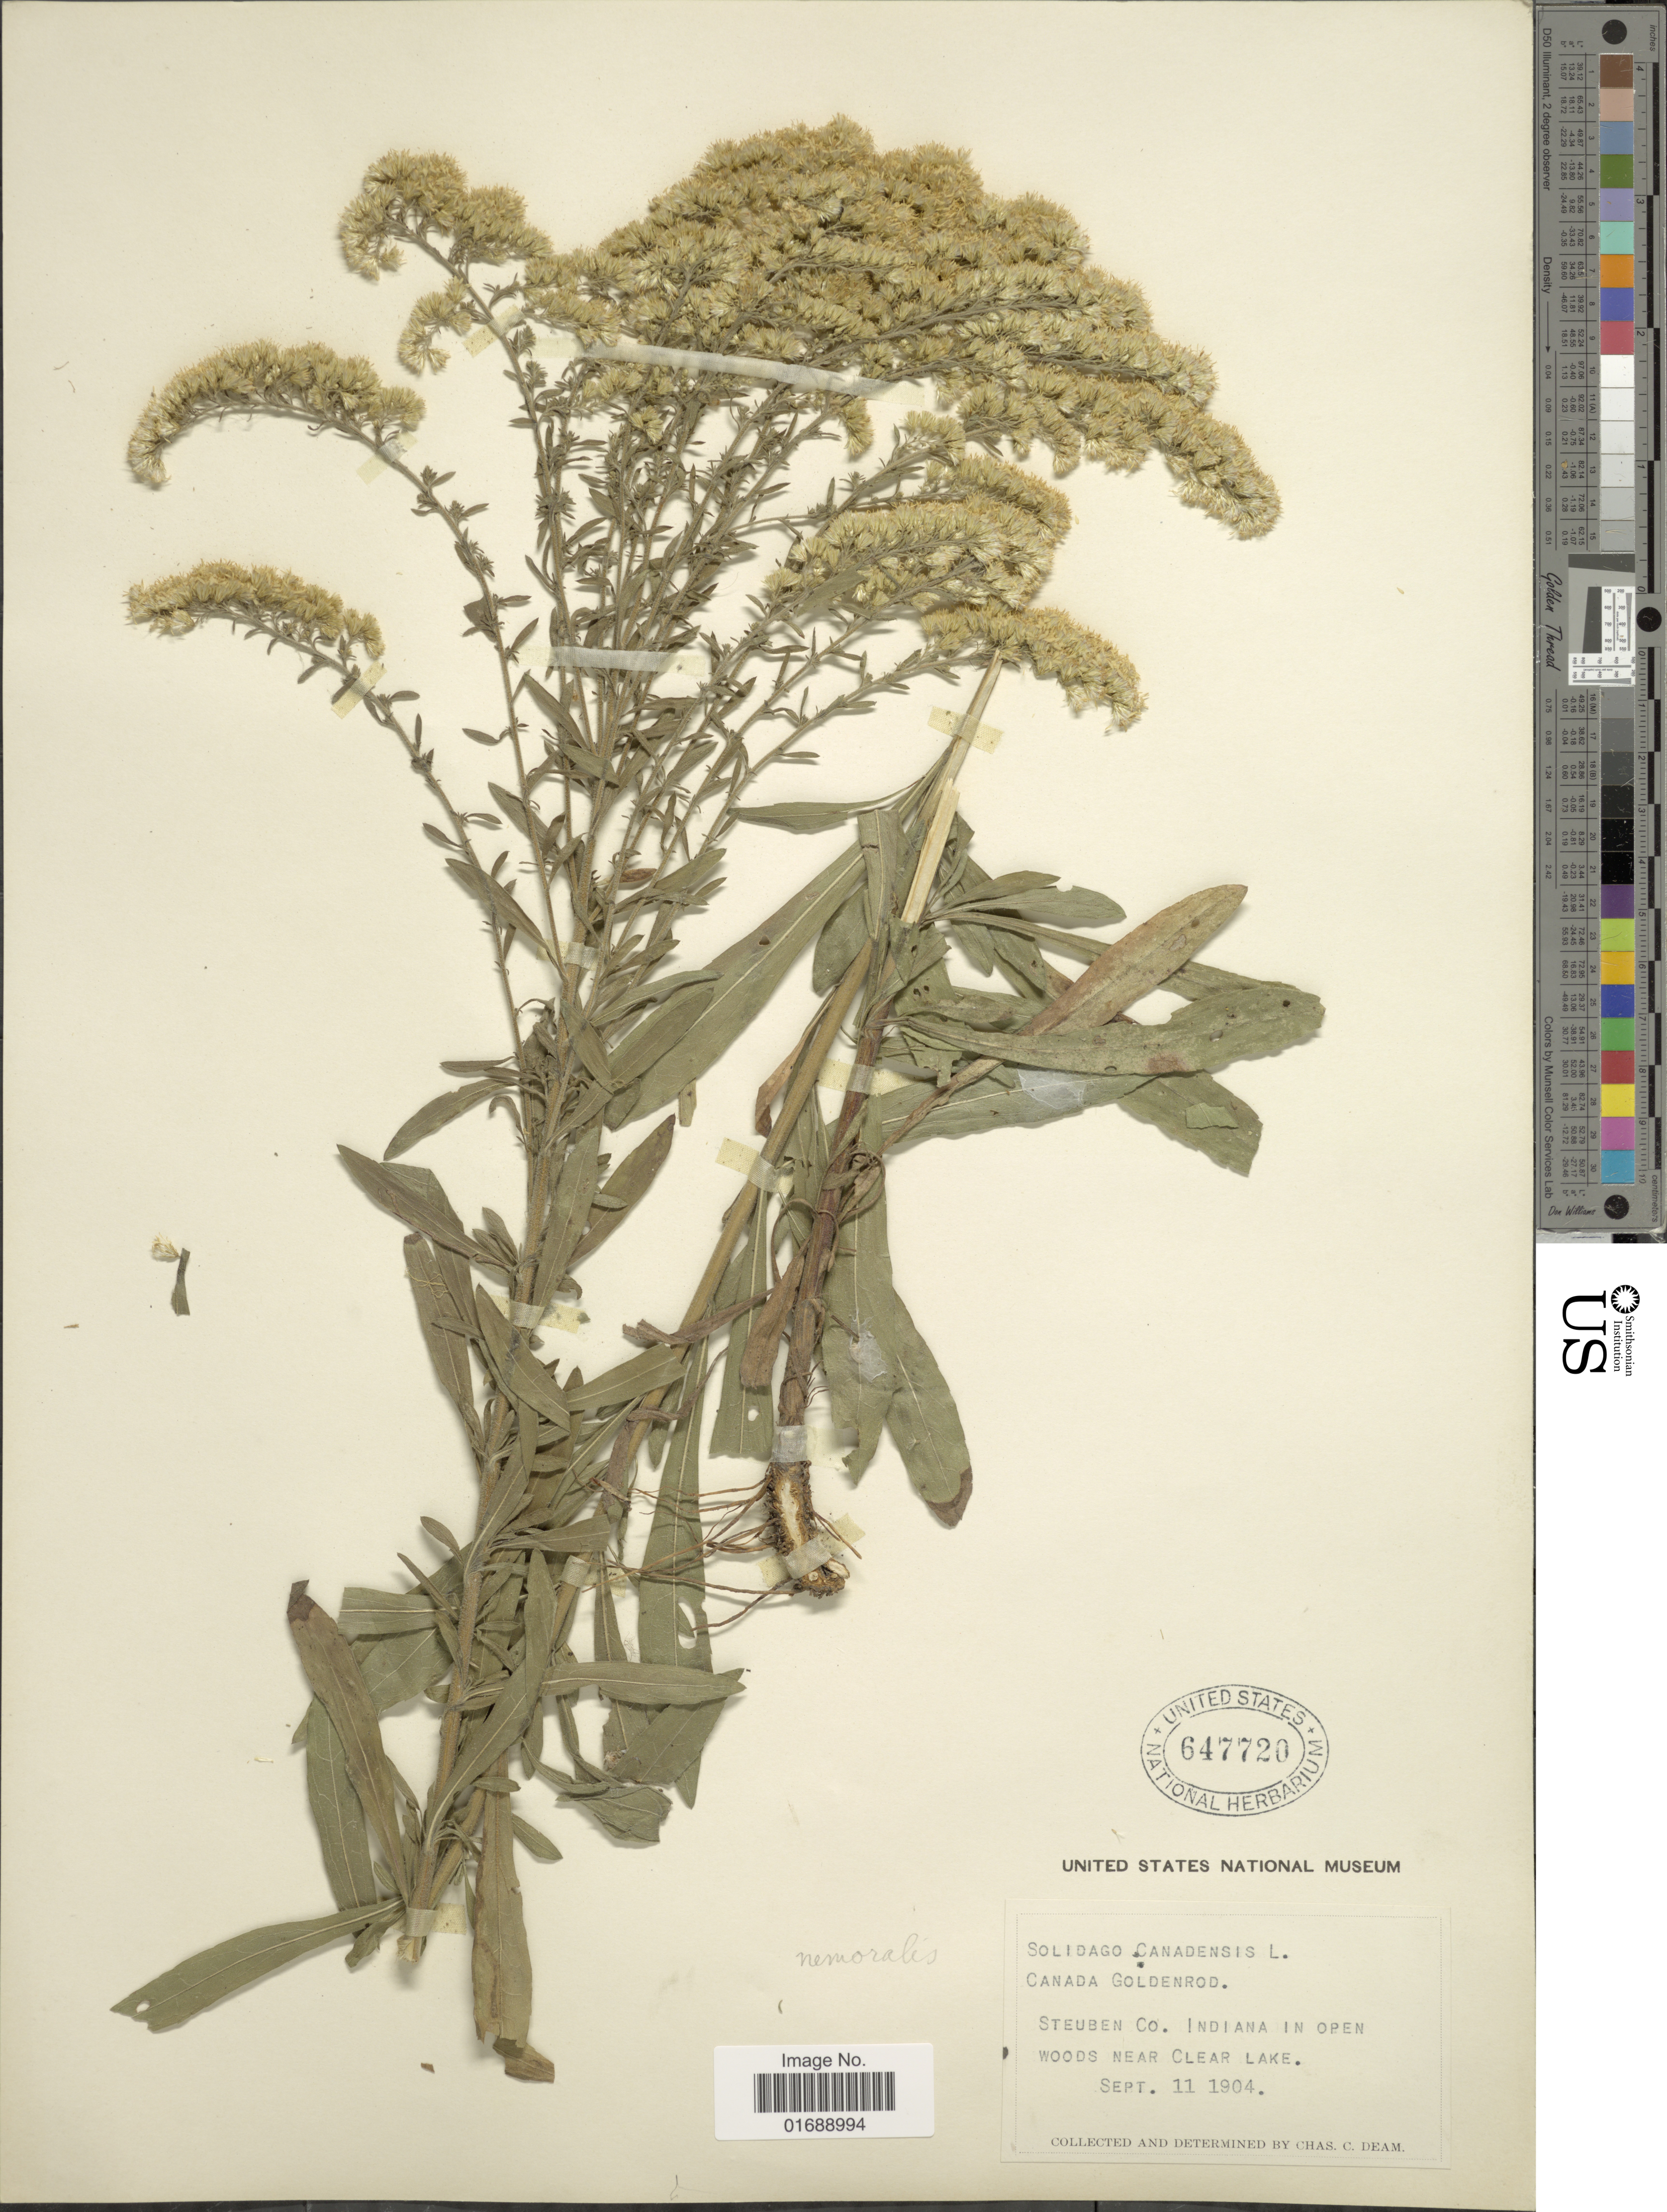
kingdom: Plantae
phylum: Tracheophyta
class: Magnoliopsida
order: Asterales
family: Asteraceae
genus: Solidago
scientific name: Solidago nemoralis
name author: Aiton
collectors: C. C. Deam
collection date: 1904-09-11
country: United States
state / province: Indiana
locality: Steuben Co. Indiana in open Woods near Clear Lake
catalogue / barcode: US 647720